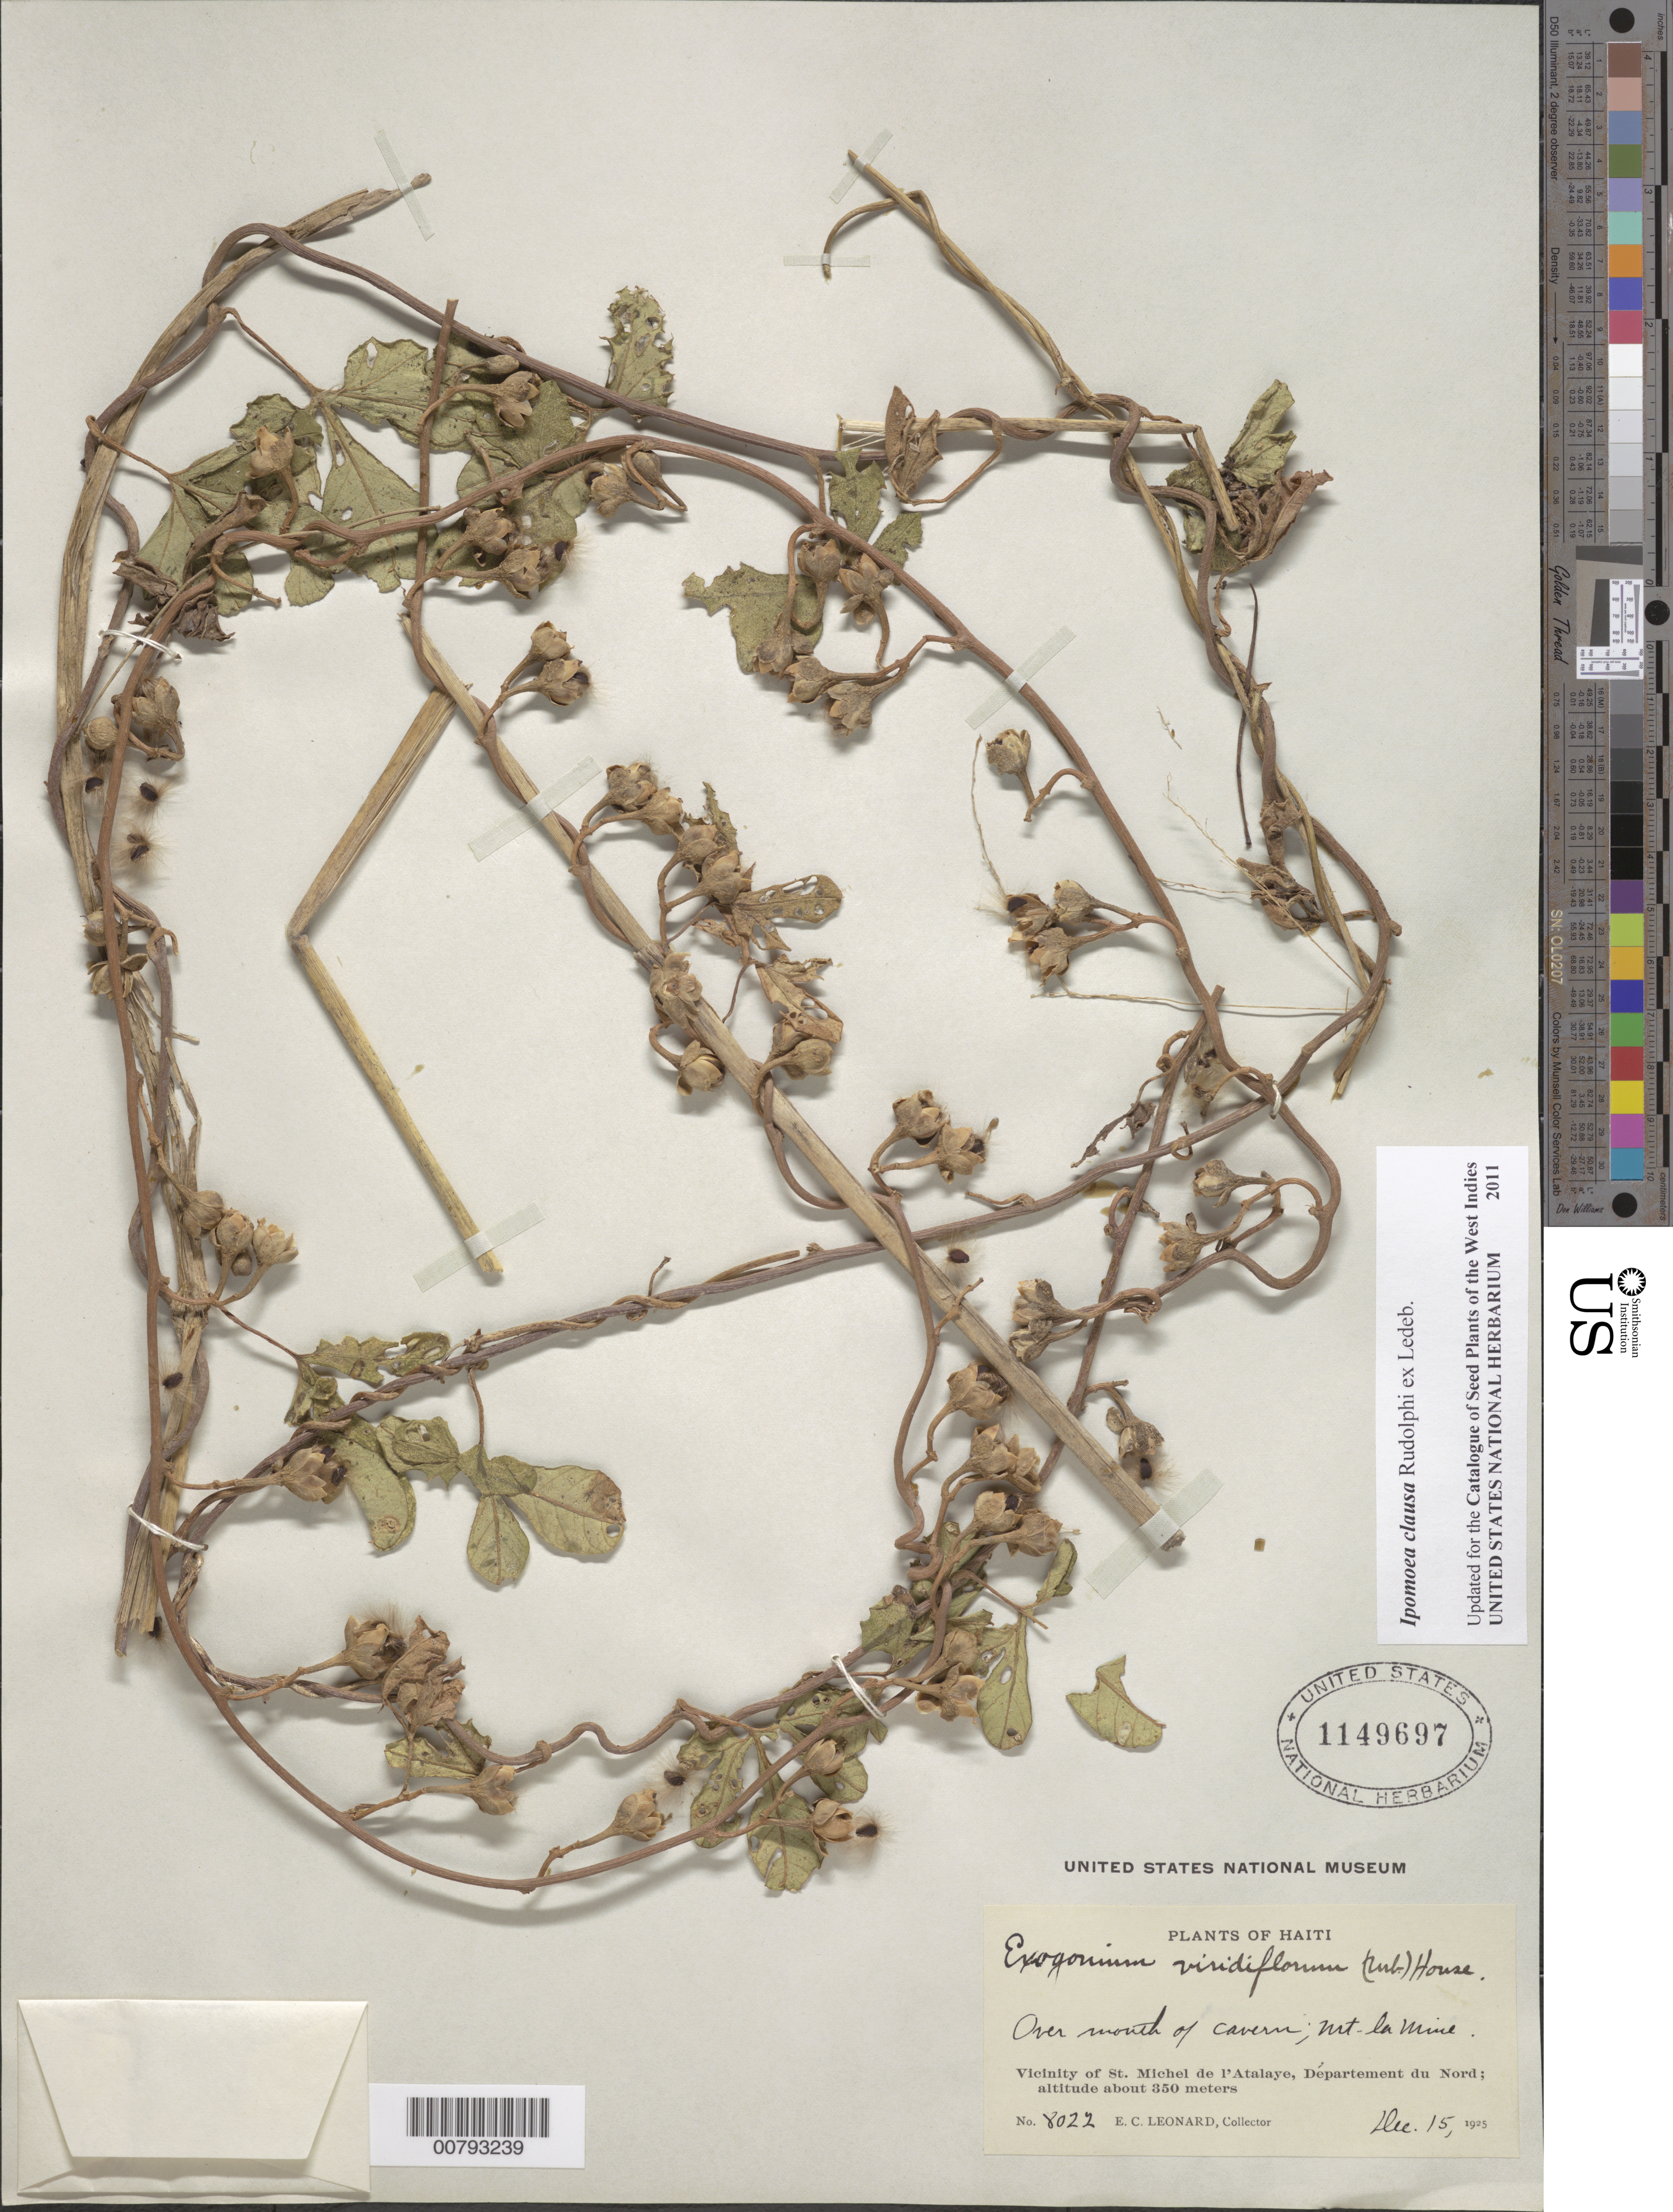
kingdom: Plantae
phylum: Tracheophyta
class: Magnoliopsida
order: Solanales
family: Convolvulaceae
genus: Ipomoea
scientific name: Ipomoea viridiflora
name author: Urb.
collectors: E. C. Leonard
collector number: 8022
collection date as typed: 15 Dec 1925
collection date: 1925-12-15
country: Haiti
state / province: Nord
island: Hispaniola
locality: Vicinity of Morne de l'Atalaye, Mt. la Mine.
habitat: Over mouth of cavern.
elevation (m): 350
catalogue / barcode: US 1149697